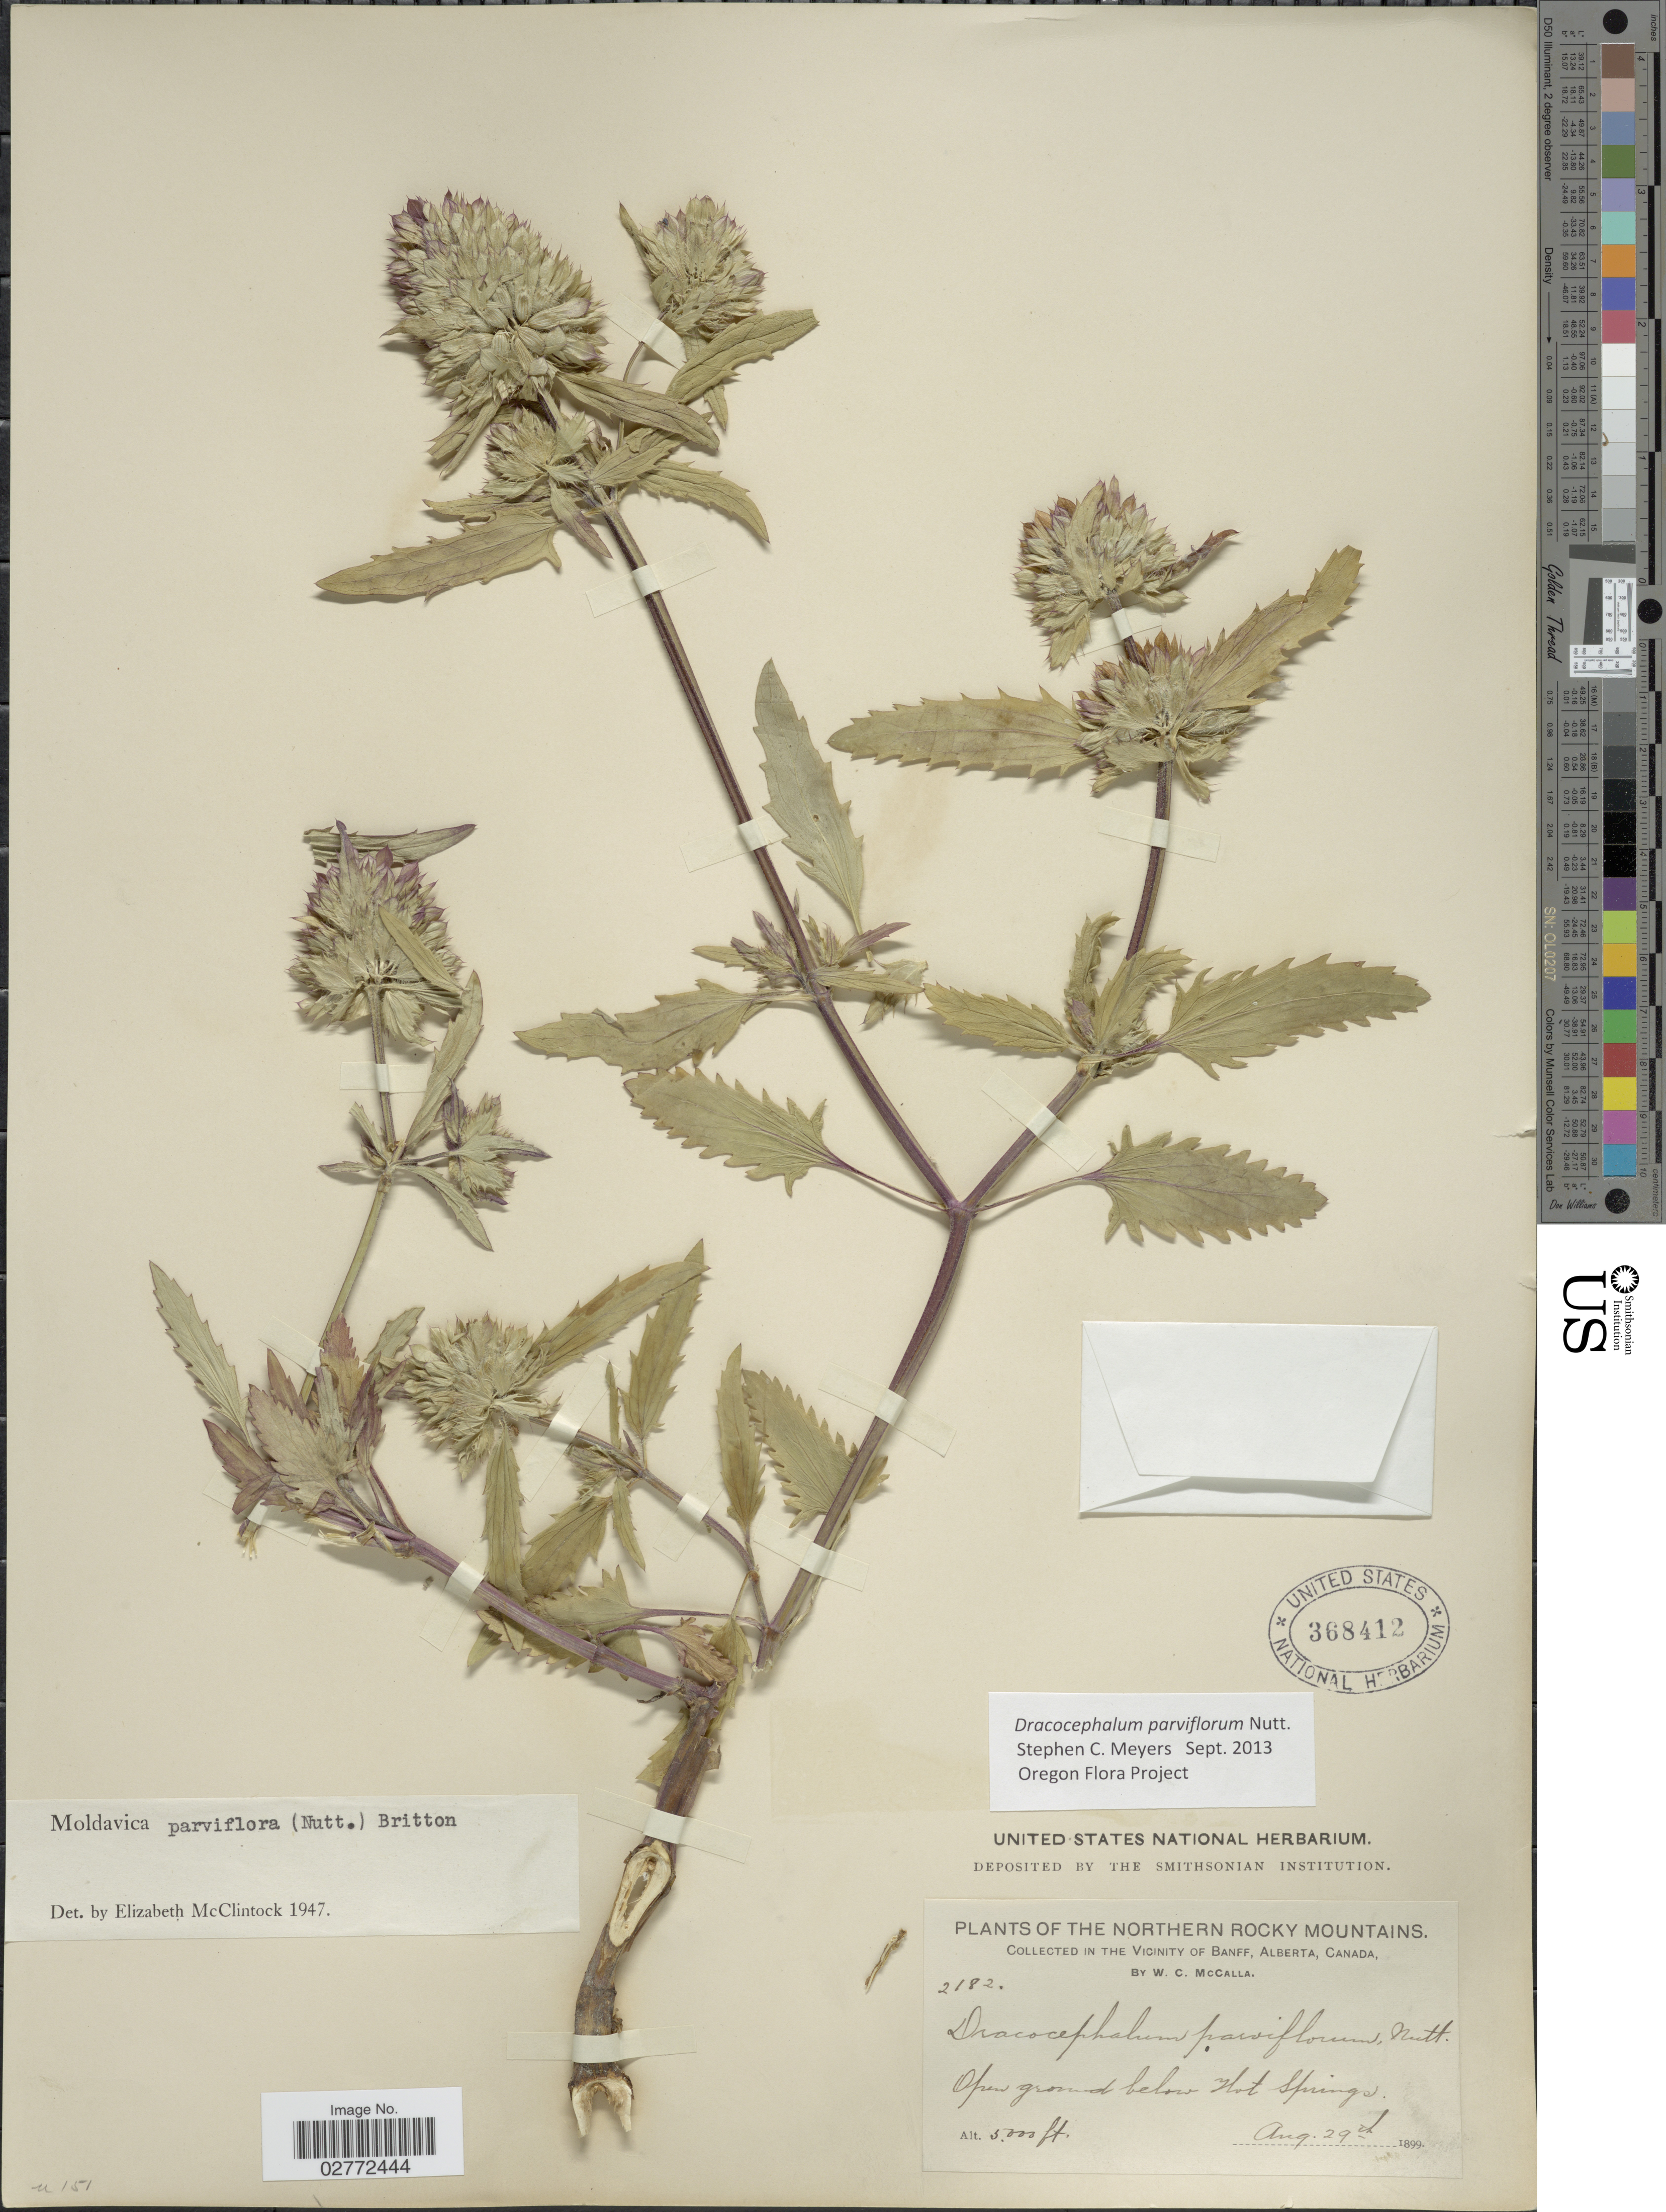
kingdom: Plantae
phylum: Tracheophyta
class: Magnoliopsida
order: Lamiales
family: Lamiaceae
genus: Dracocephalum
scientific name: Dracocephalum parviflorum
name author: Nutt.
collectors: W. McCalla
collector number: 2182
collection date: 1899-08-29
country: Canada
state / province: Alberta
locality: The Northern Rocky Mountains. The Vicinity of Banff. Open ground below Hot Springs.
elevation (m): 1524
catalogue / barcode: US 368412